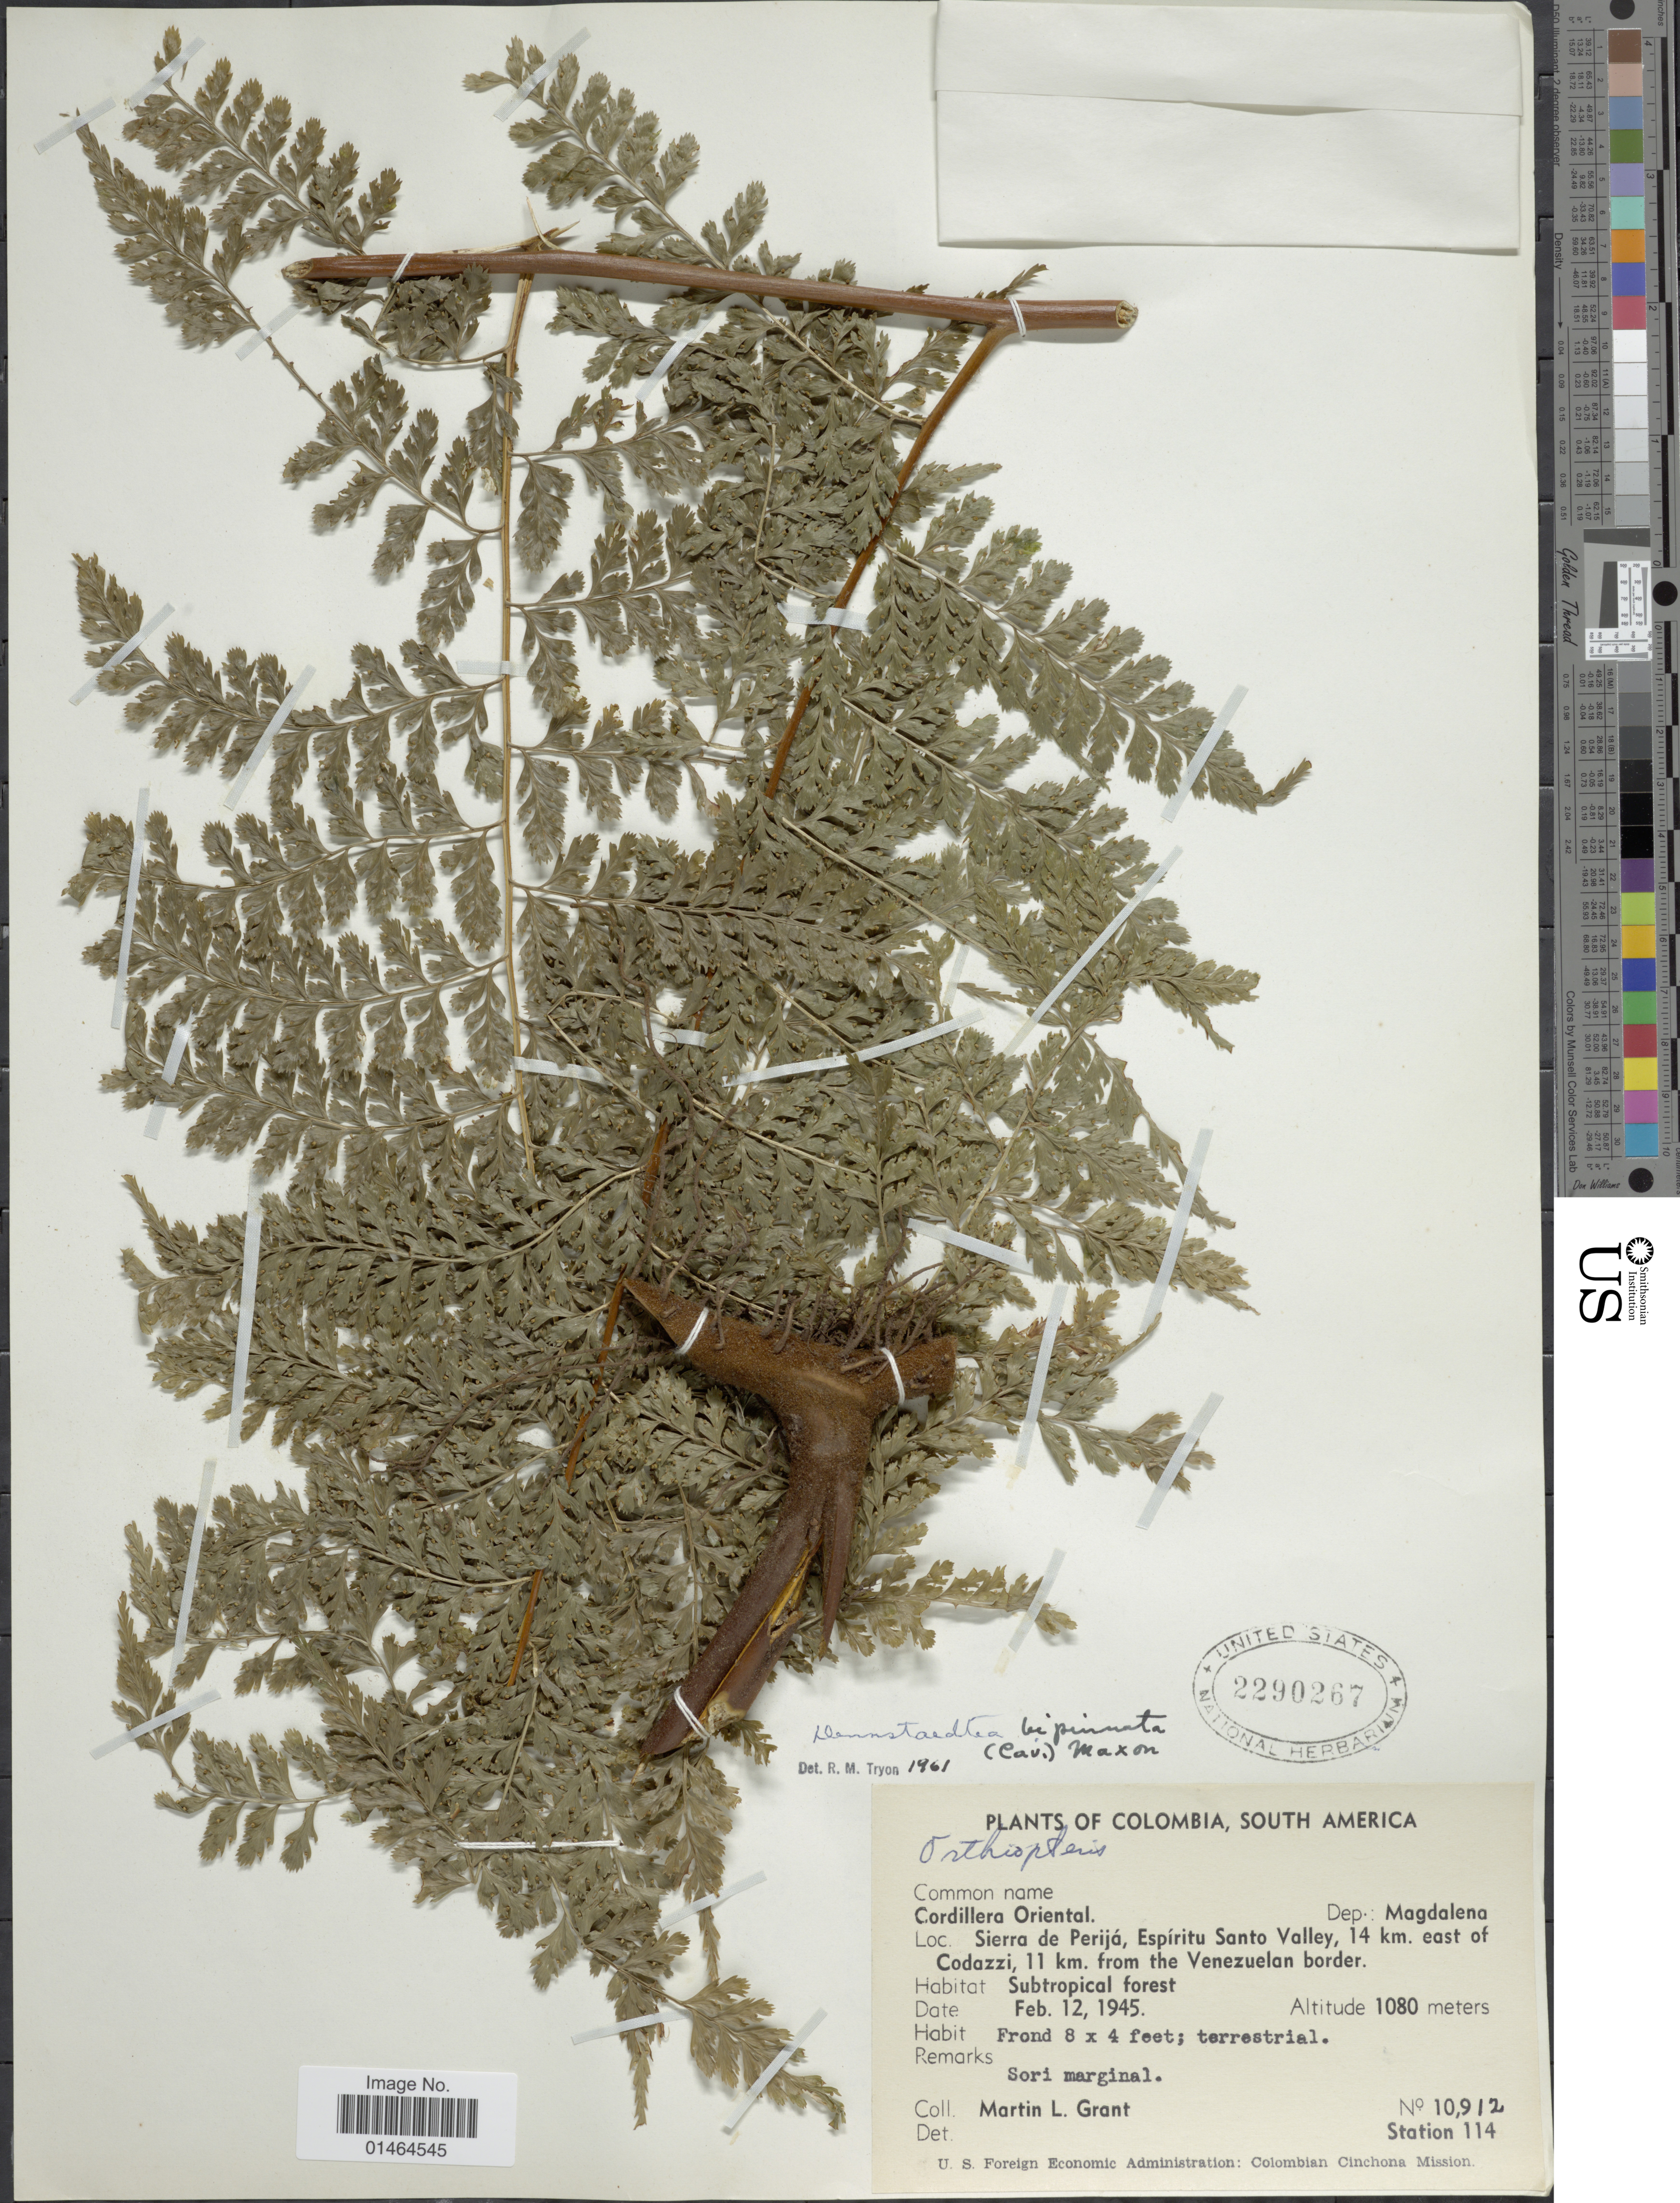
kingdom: Plantae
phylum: Tracheophyta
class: Polypodiopsida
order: Polypodiales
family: Dennstaedtiaceae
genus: Dennstaedtia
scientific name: Dennstaedtia bipinnata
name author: (Cav.) Maxon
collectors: M. L. Grant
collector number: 10912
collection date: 1945-02-12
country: Colombia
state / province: Magdalena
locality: Cordillera Oriental. Sierra de Perijá, Espíritu Santo Valley, 14 km. east of Codazzi, 11 km. from the Venezuelan border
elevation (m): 1080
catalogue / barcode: US 2290267